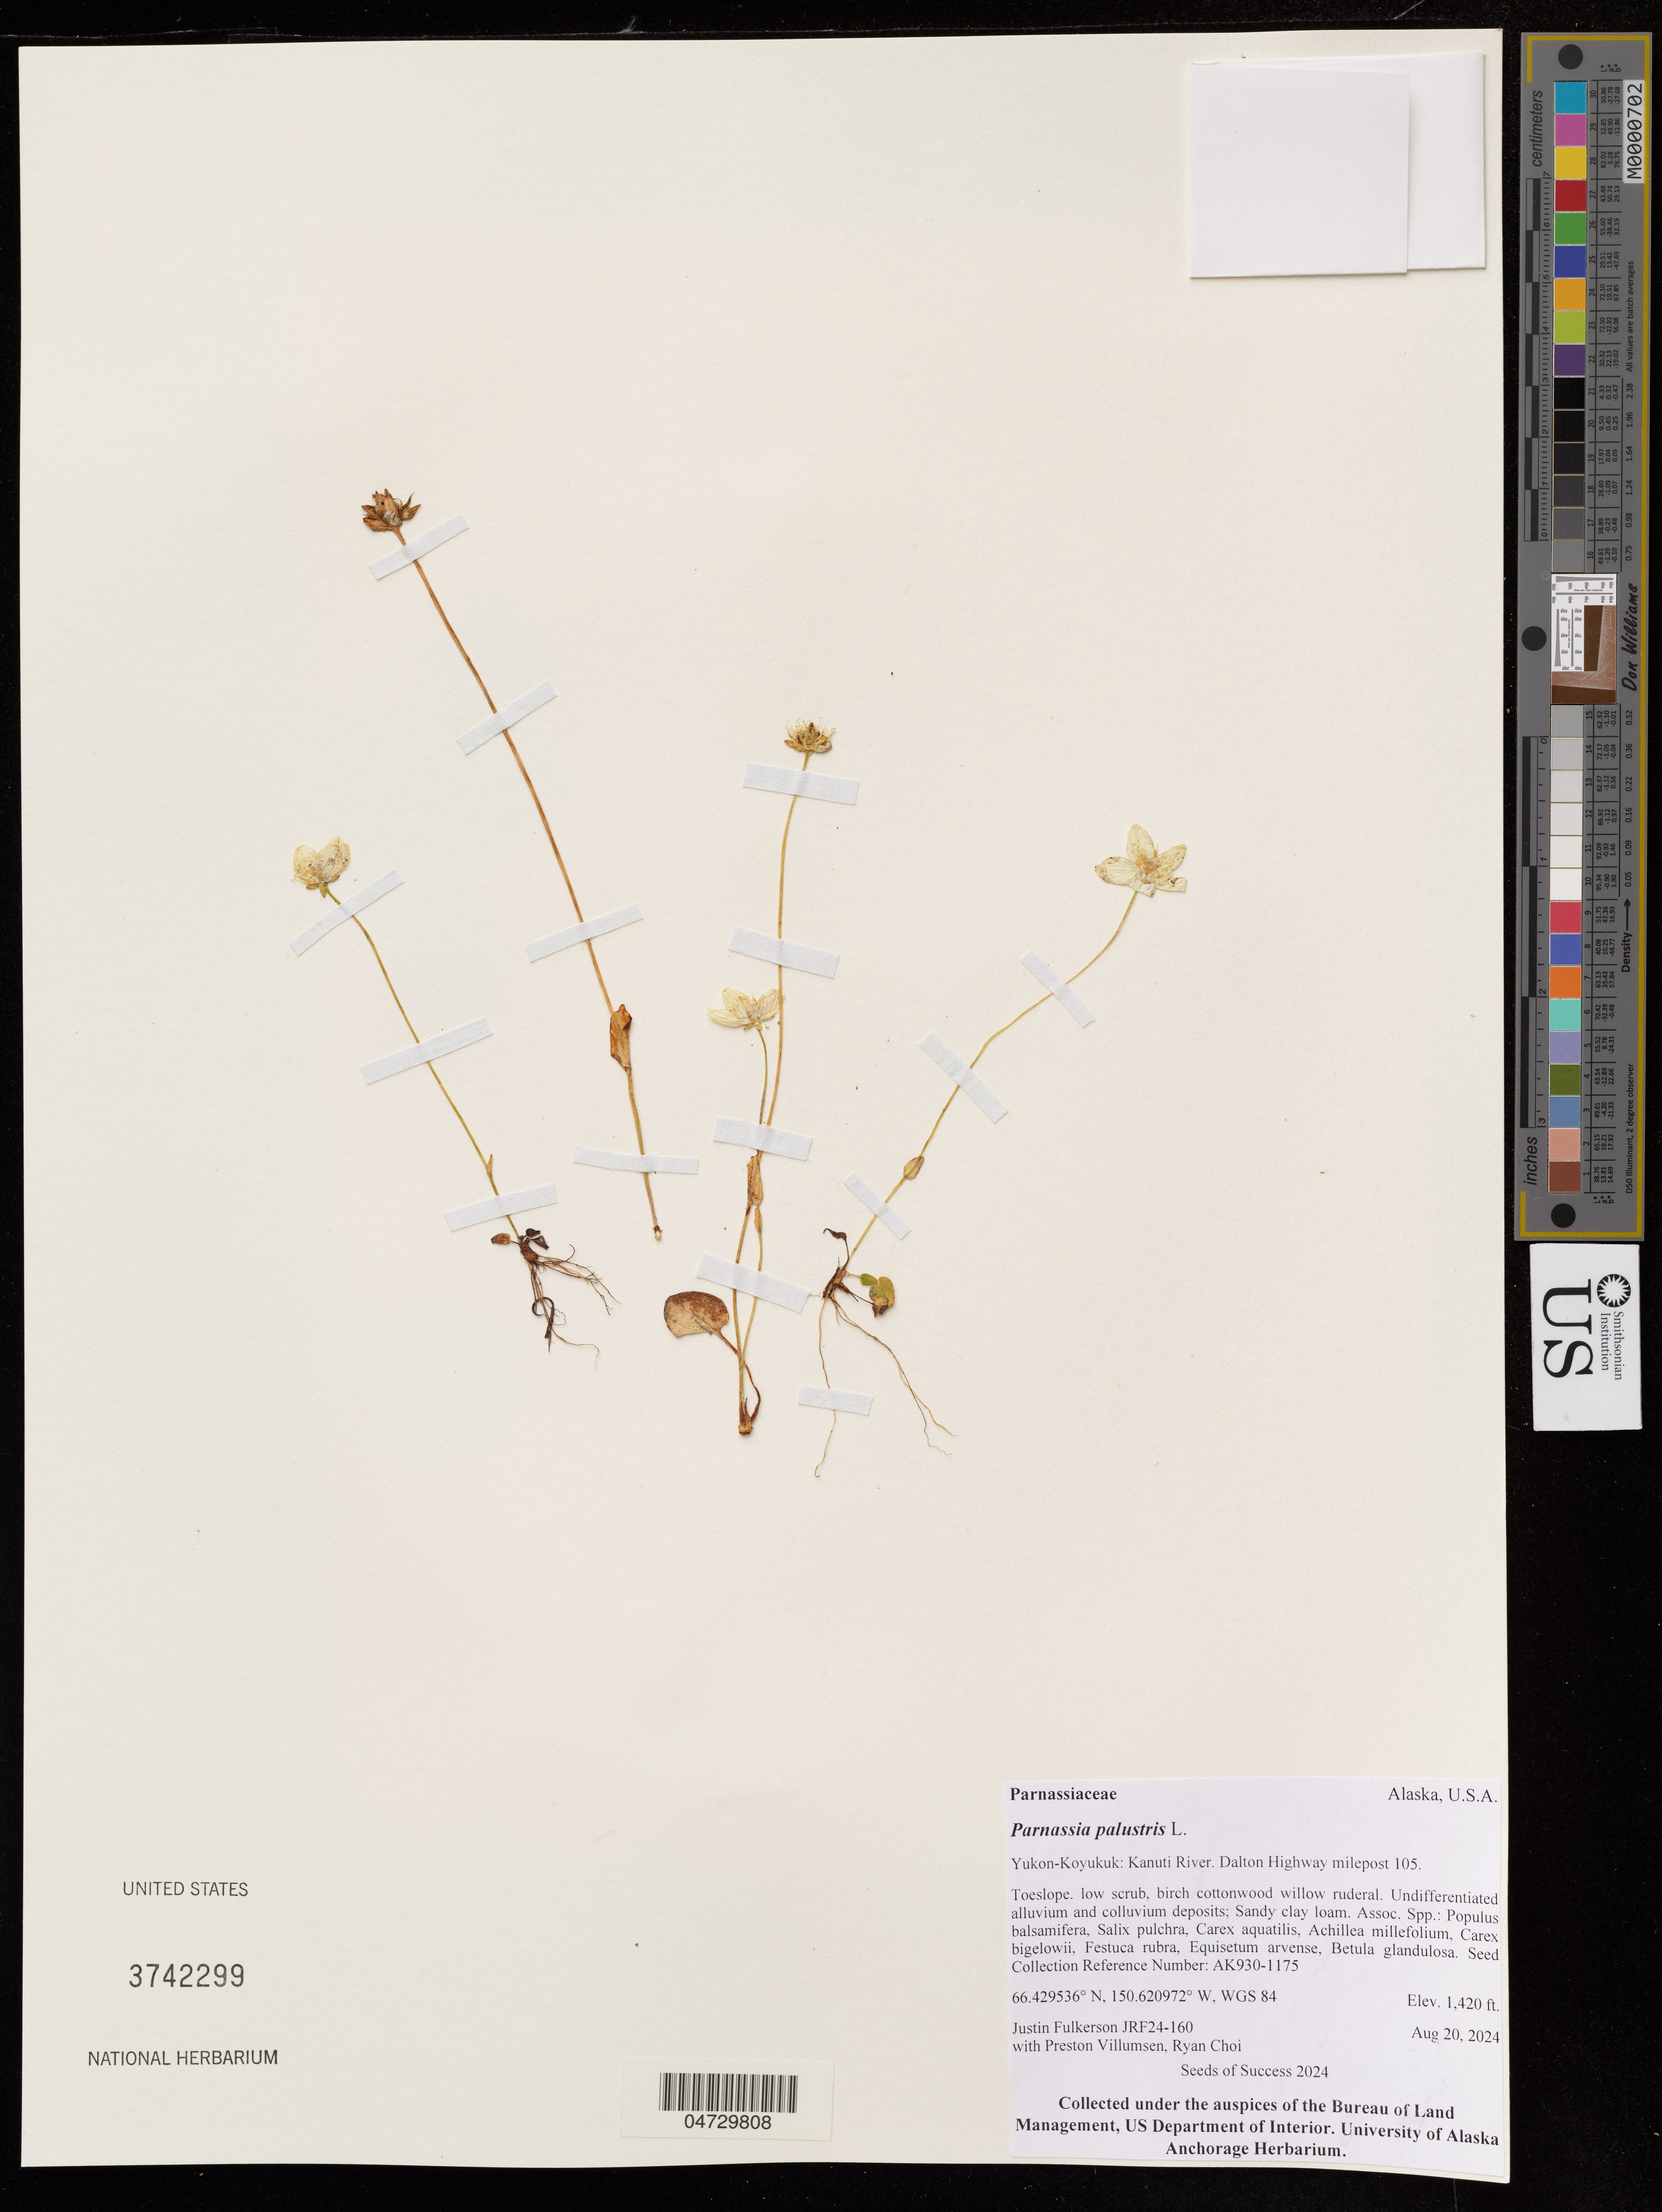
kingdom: Plantae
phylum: Tracheophyta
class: Magnoliopsida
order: Celastrales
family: Parnassiaceae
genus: Parnassia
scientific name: Parnassia palustris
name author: L.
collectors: J. Fulkerson, P. Villumsen & R. Choi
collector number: JRF24-160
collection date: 2024-08-20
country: United States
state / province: Alaska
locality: Yukon-Koyukuk: Kanuti River. Dalton Highway milepost 105.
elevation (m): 433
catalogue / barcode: US 3742299